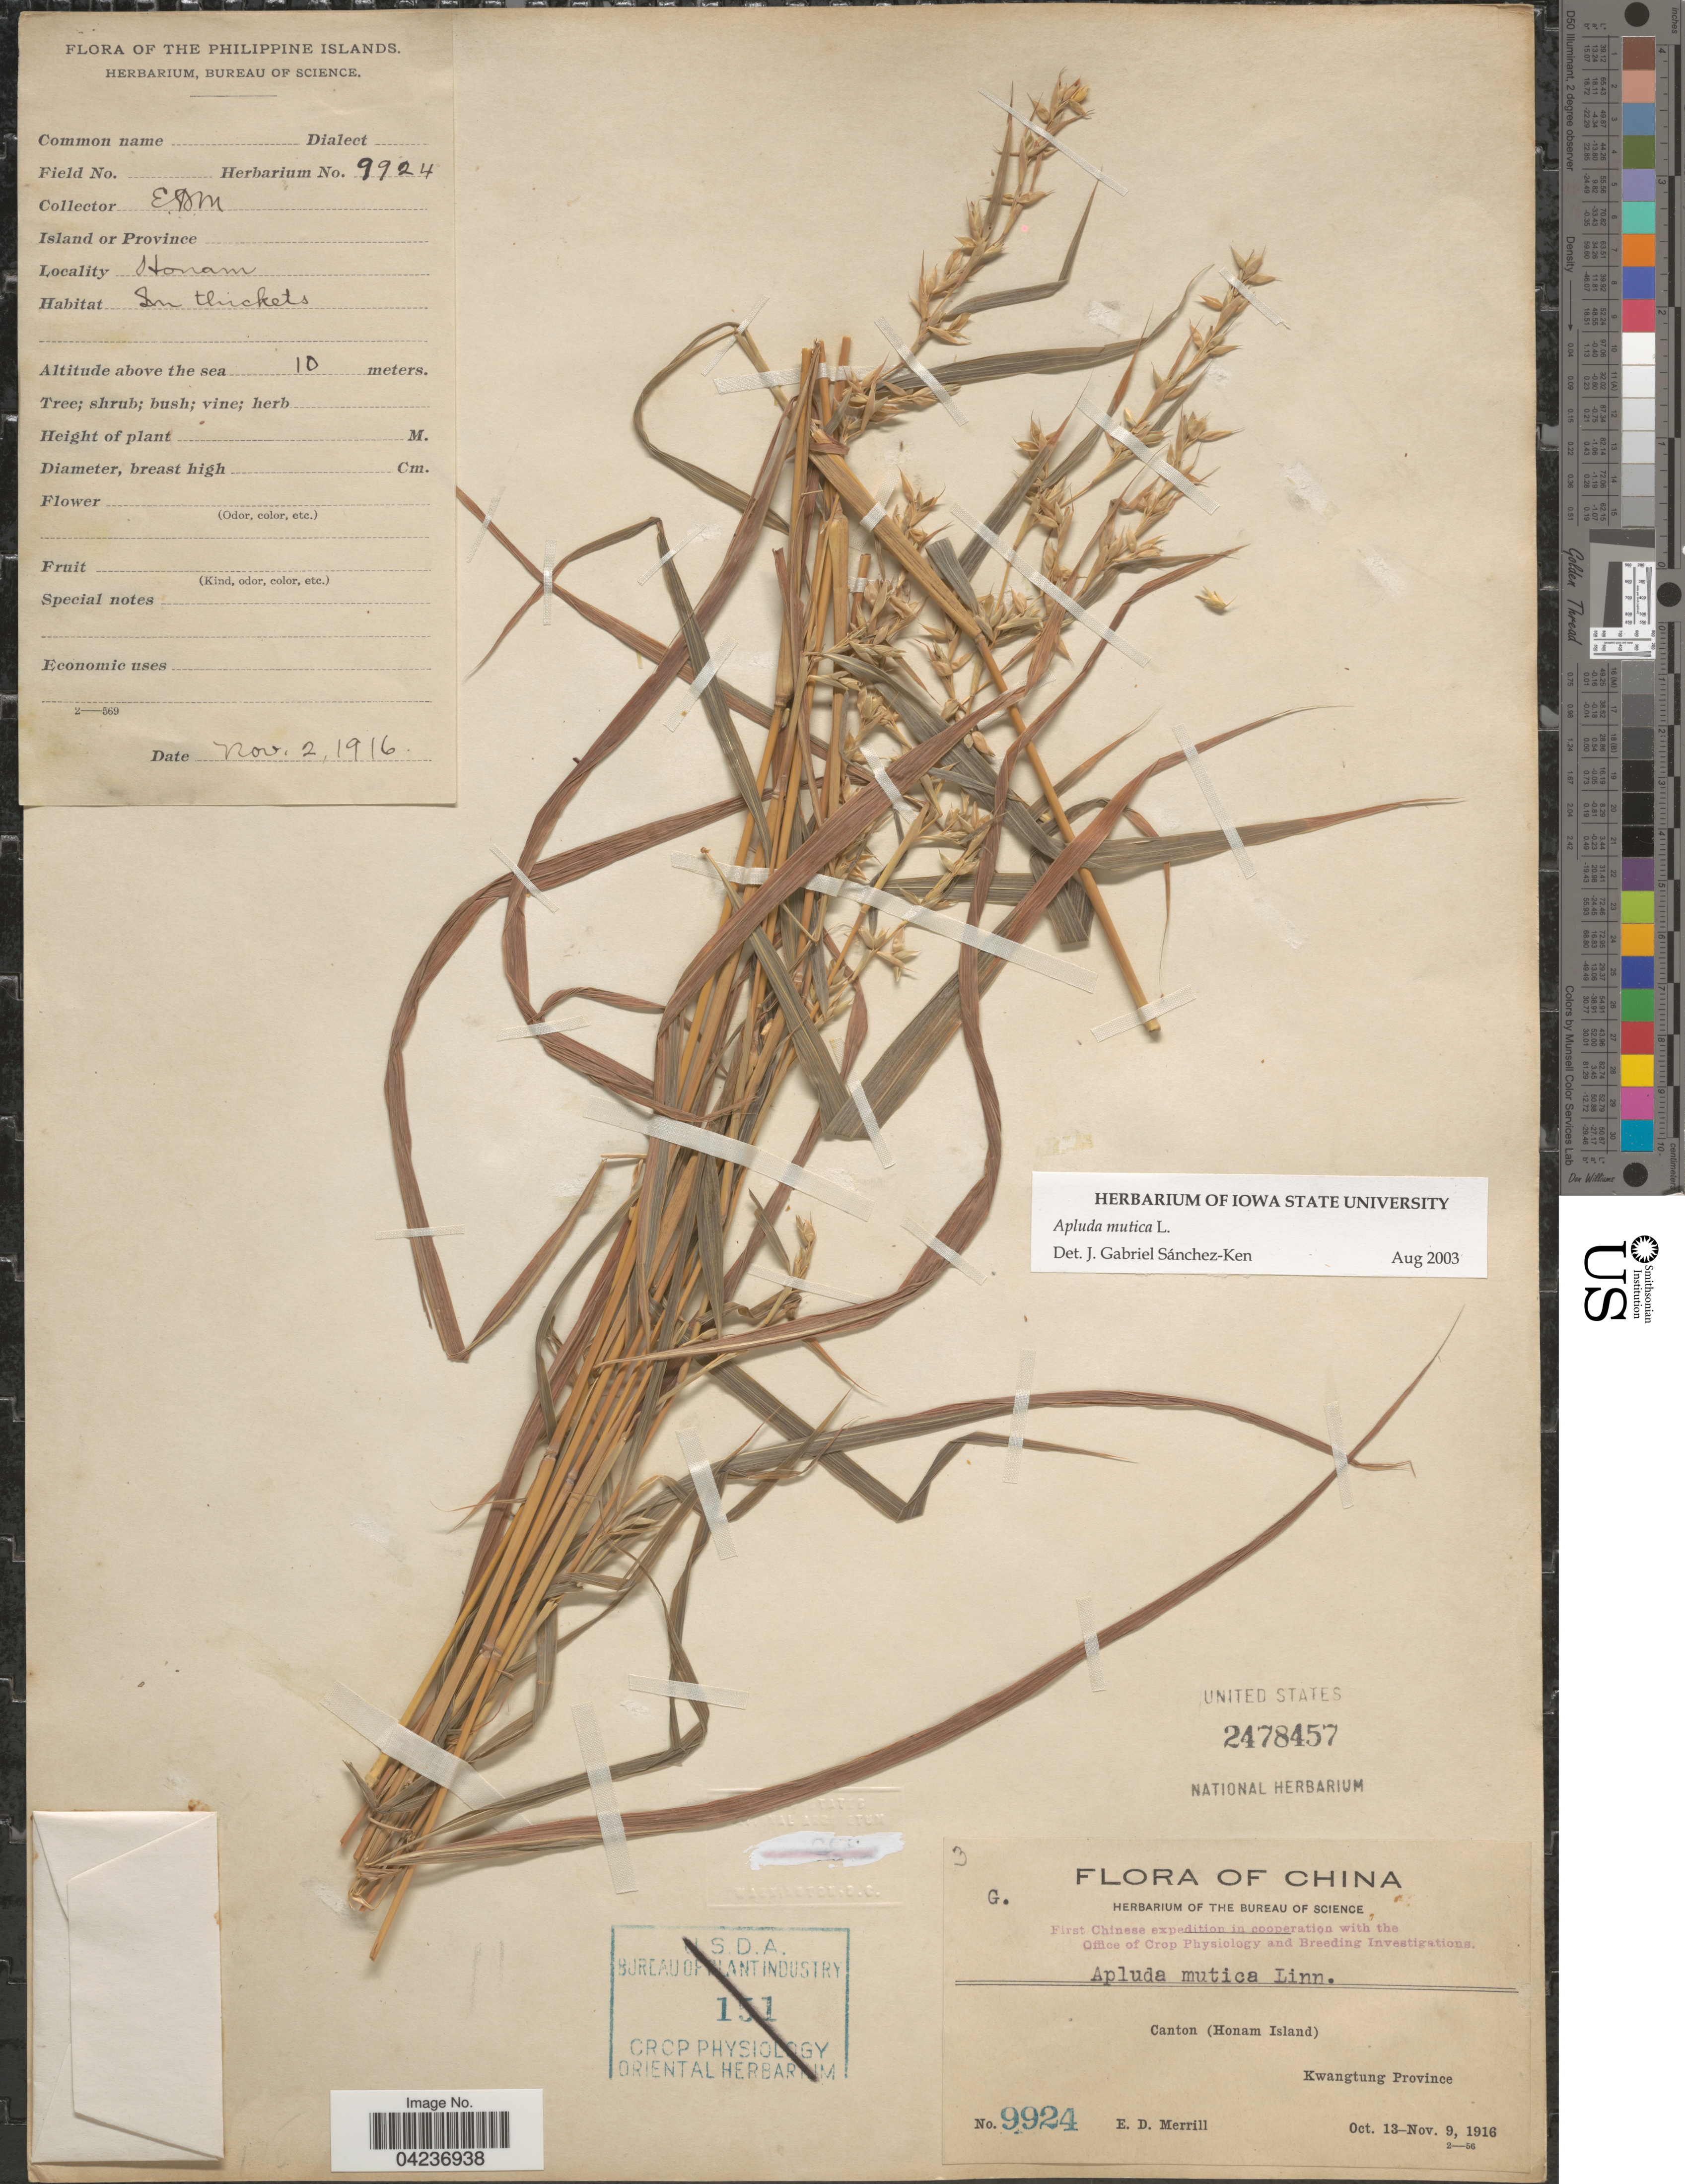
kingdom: Plantae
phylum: Tracheophyta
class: Liliopsida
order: Poales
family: Poaceae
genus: Apluda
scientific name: Apluda mutica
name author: L.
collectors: E. D. Merrill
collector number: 9924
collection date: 1916-11-02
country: China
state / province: Guangdong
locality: Canton (Honam Island). Kwangtung Province.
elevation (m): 10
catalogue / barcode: US 2478457